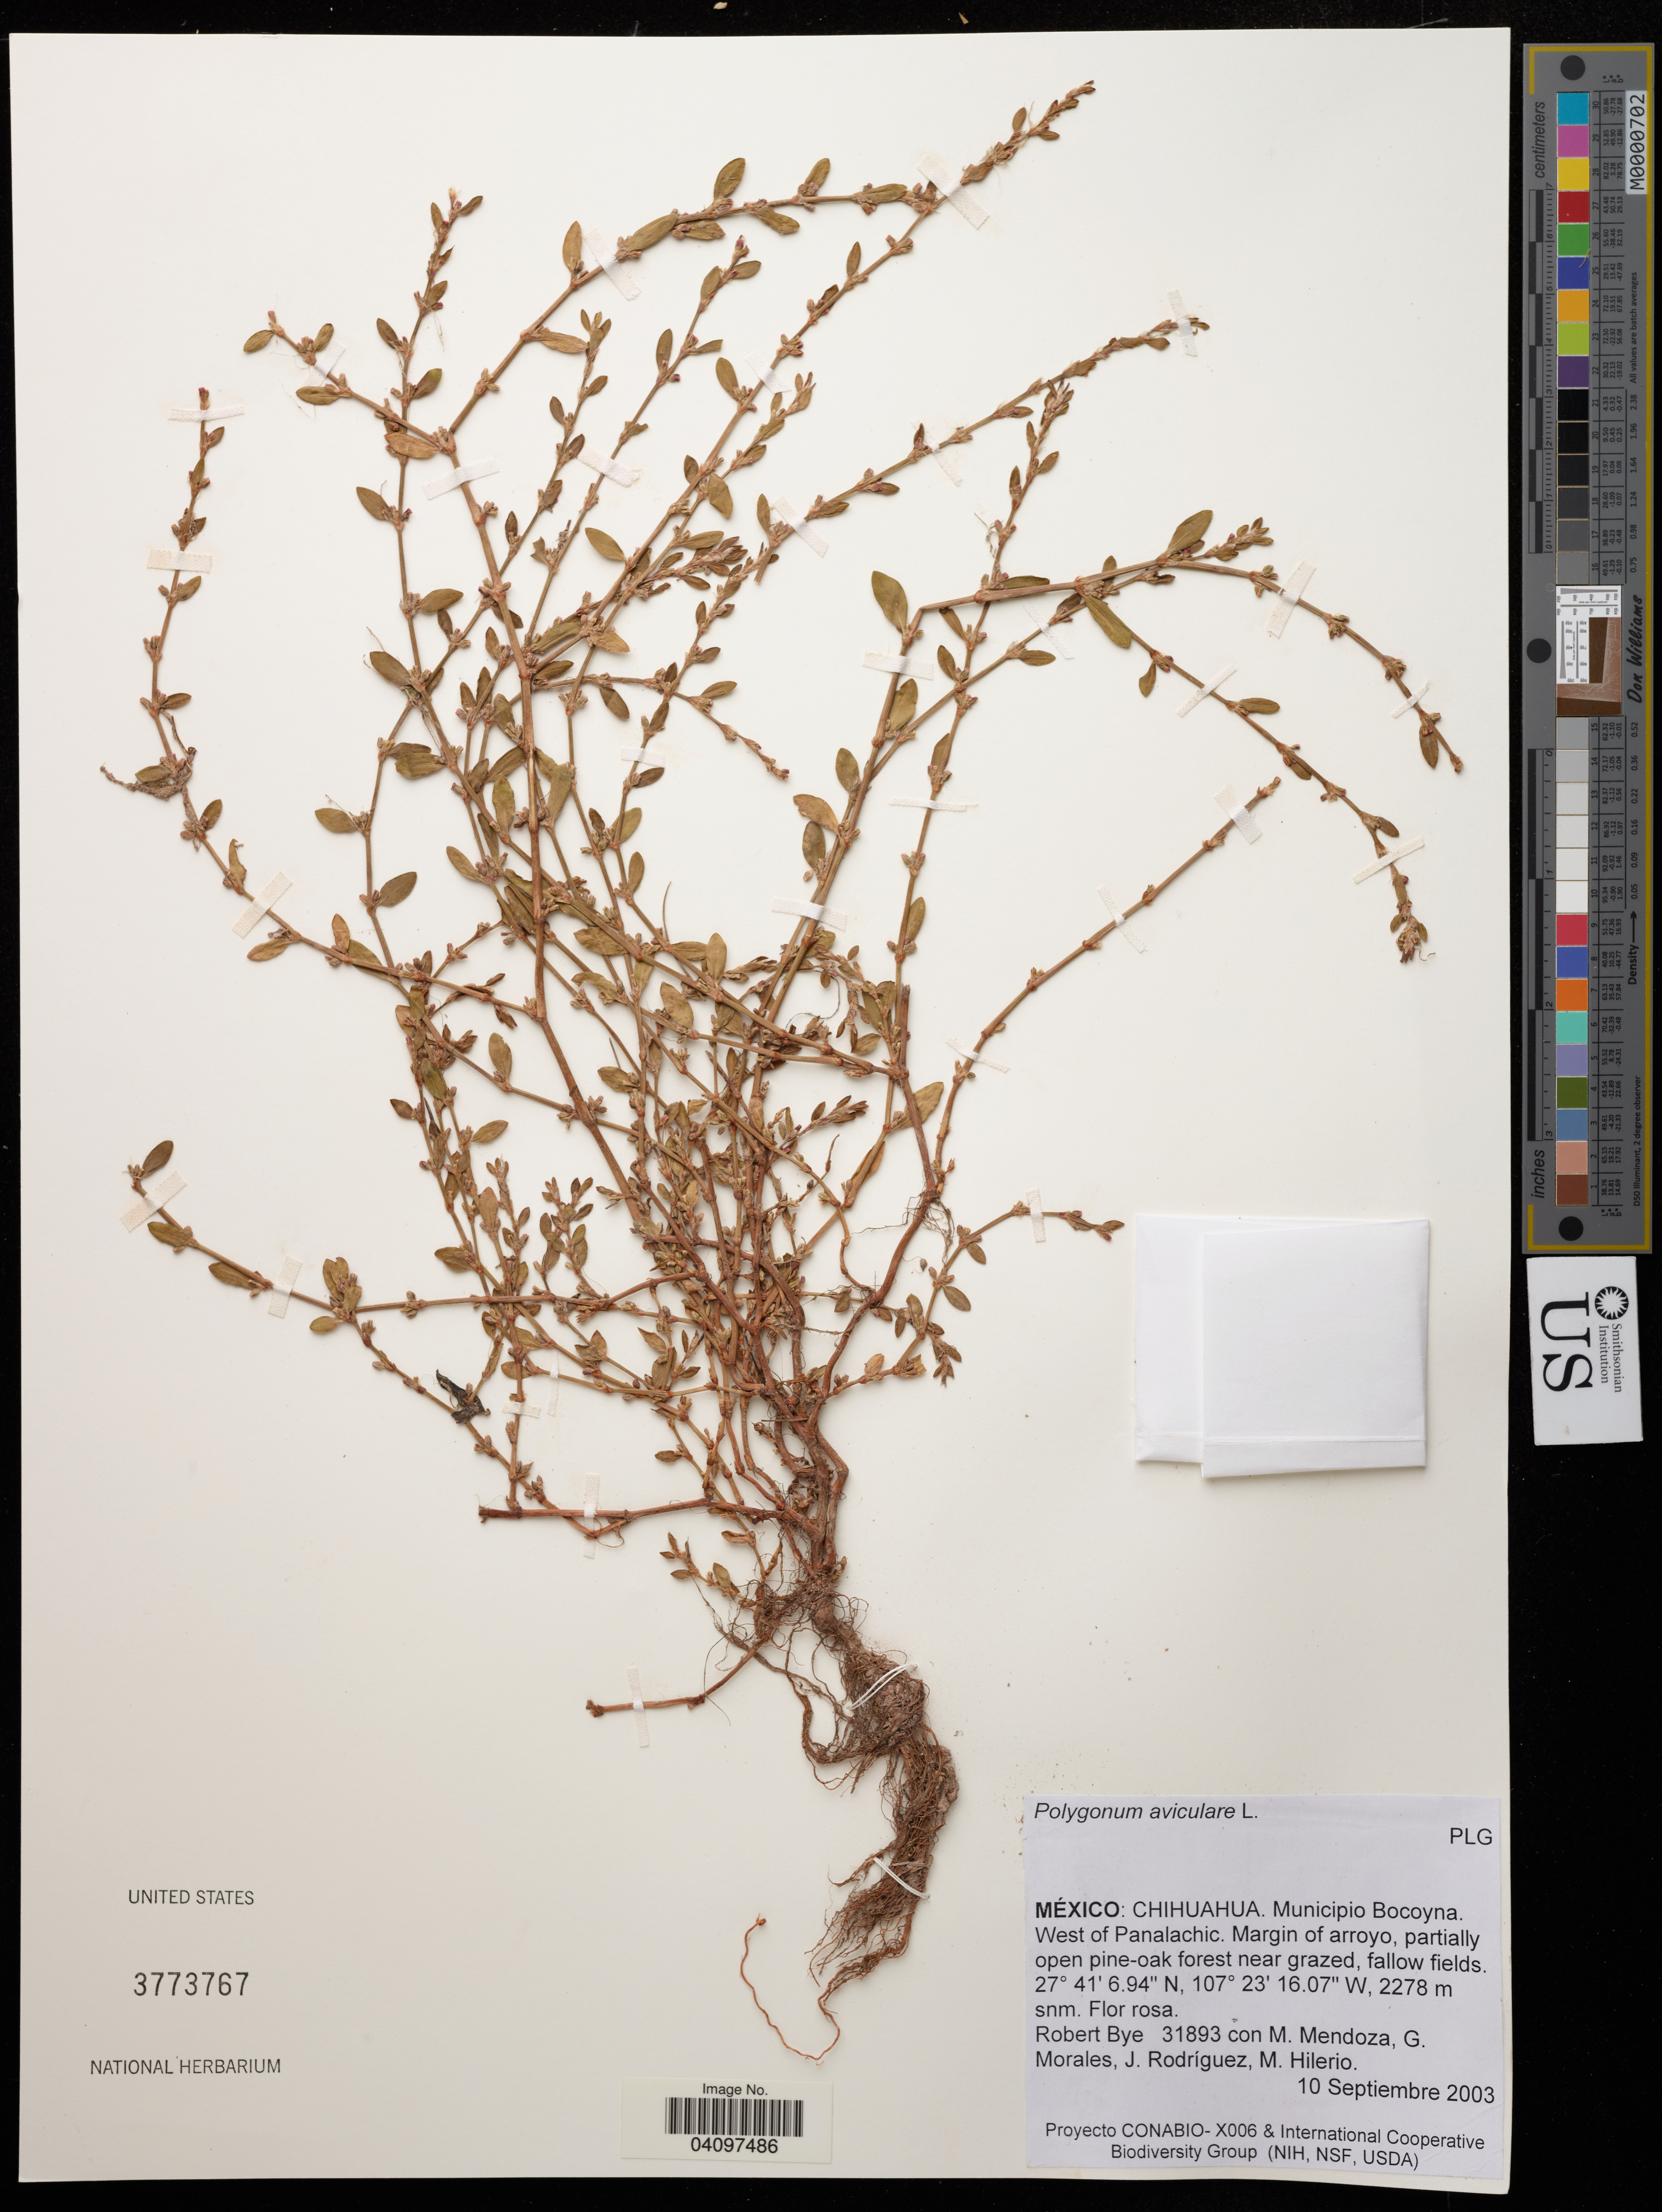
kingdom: Plantae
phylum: Tracheophyta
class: Magnoliopsida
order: Caryophyllales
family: Polygonaceae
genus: Polygonum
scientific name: Polygonum aviculare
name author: L.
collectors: R. Bye, M. Mendoza, G. Morales & J. Rodríguez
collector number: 31893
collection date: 2003-09-10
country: Mexico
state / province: Chihuahua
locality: Municipio Bocoyna. West of Panalachic.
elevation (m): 2278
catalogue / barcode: US 3773767